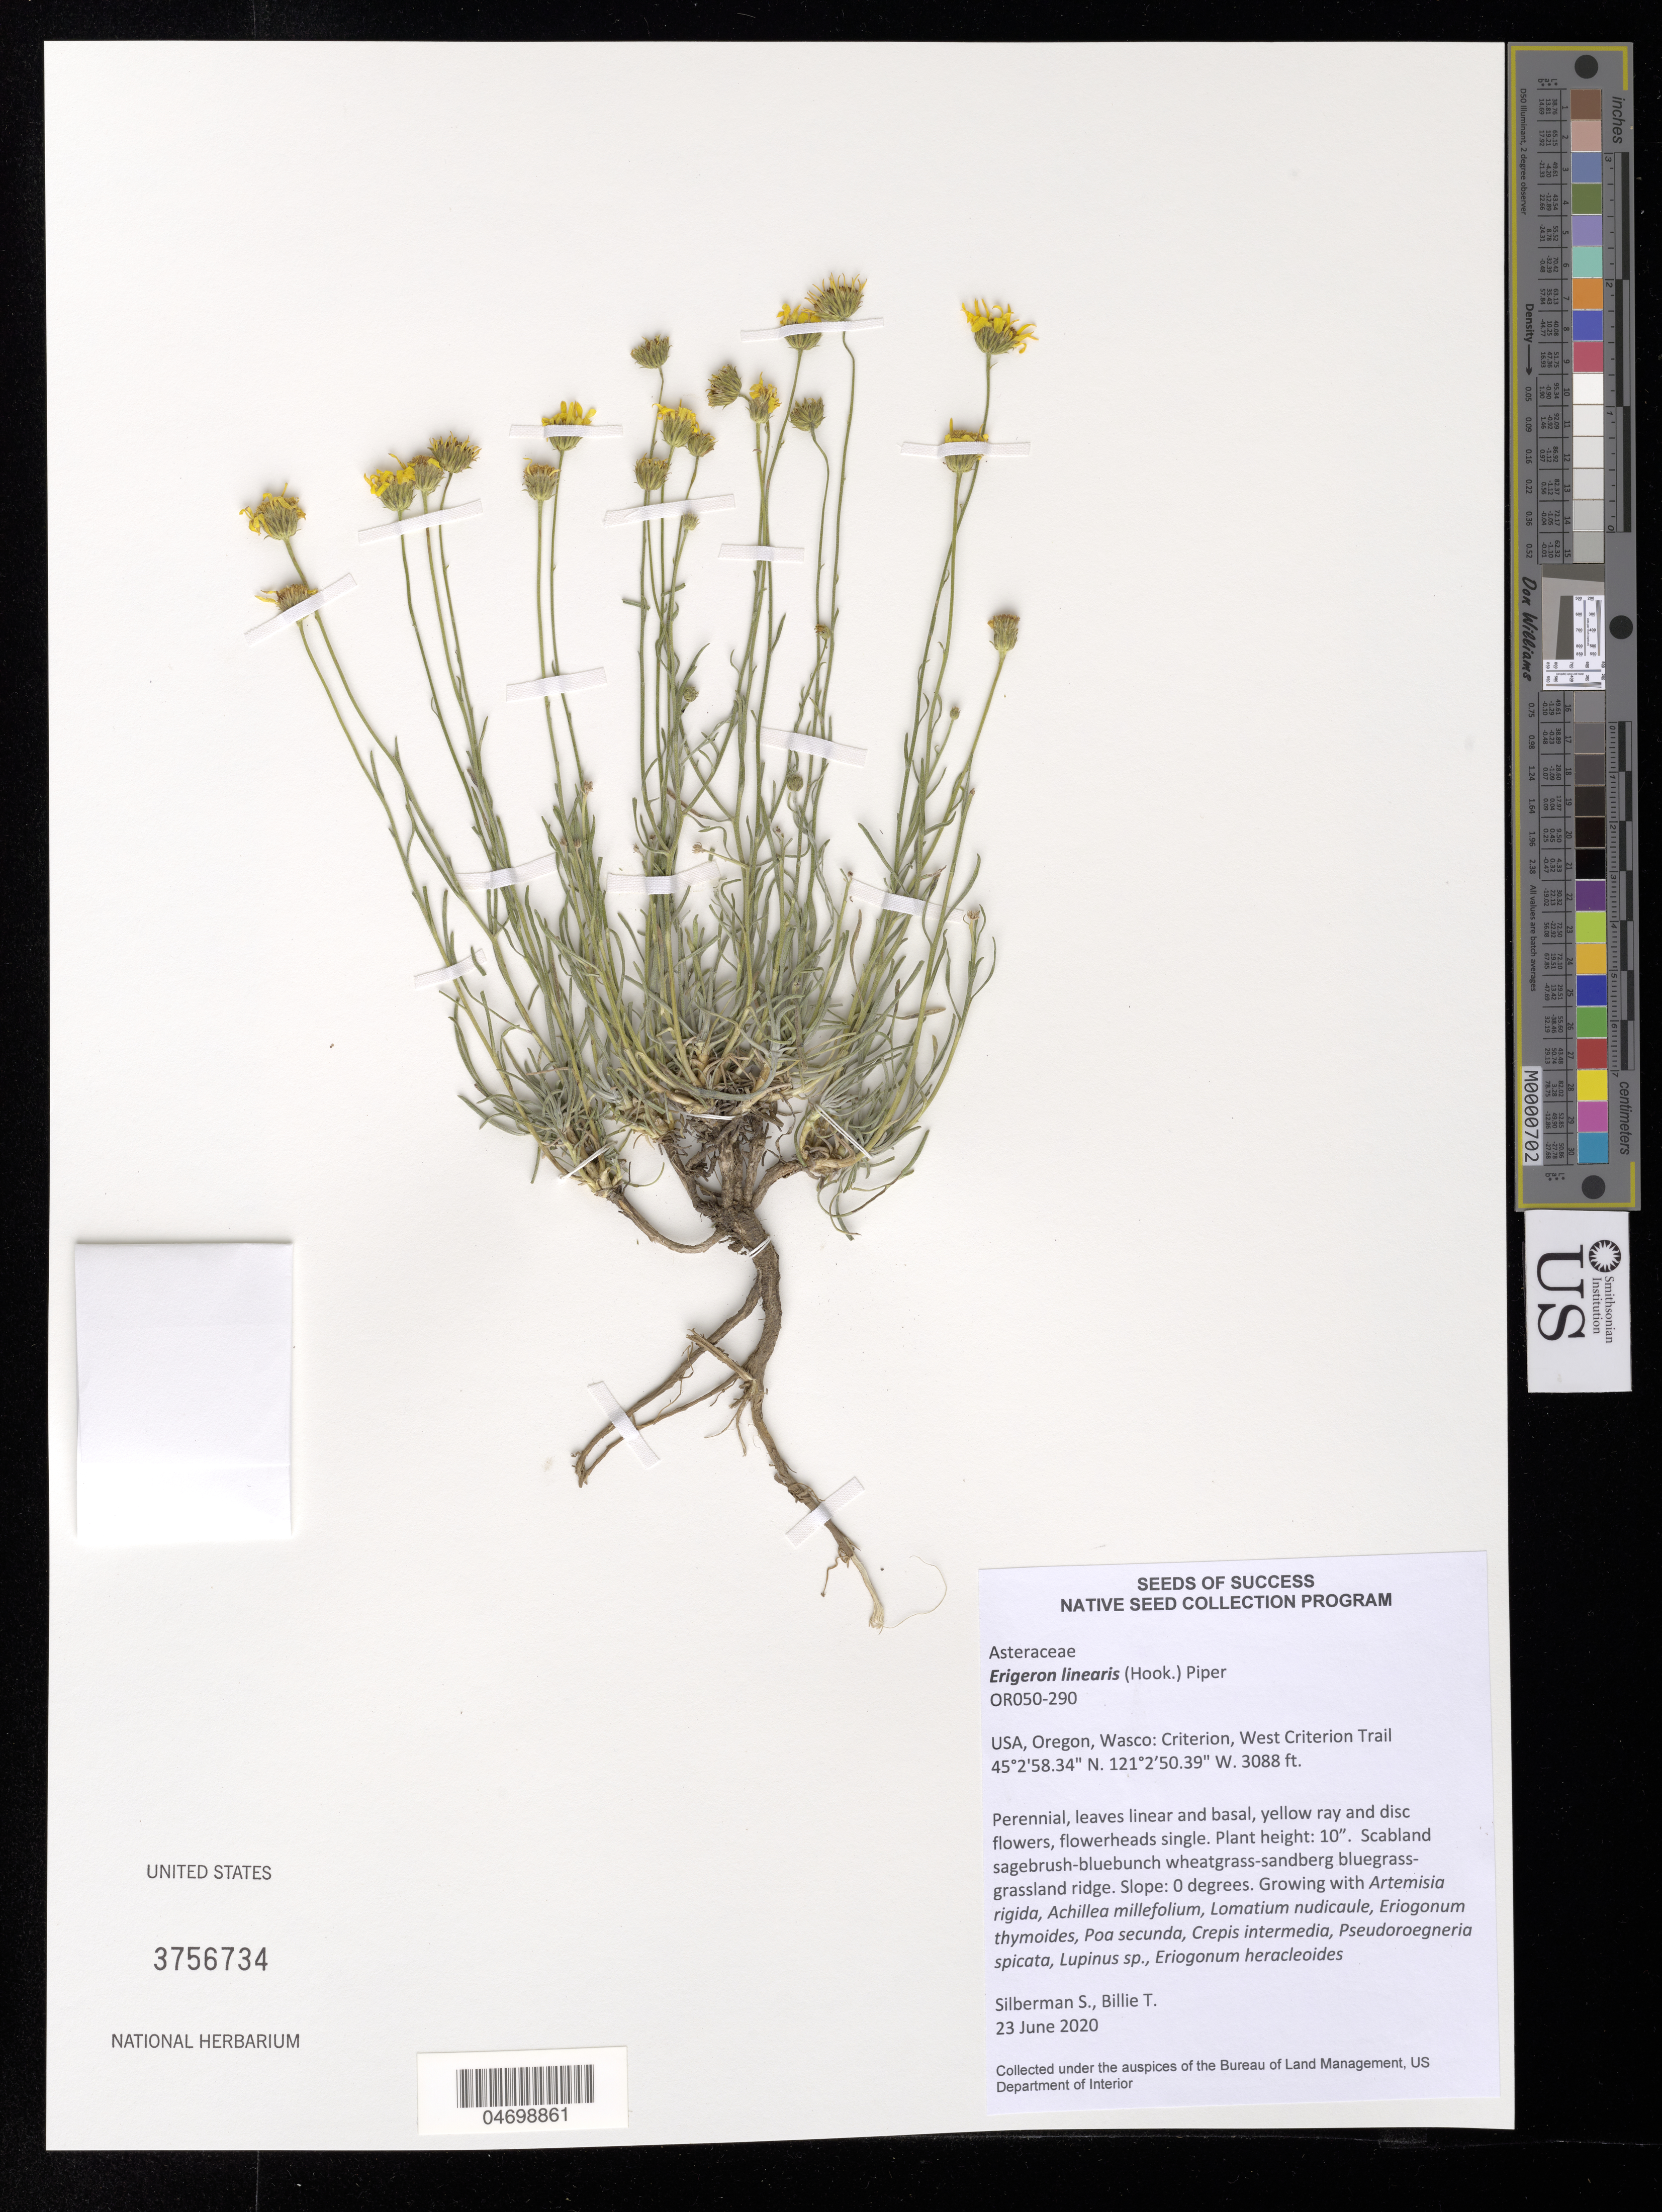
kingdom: Plantae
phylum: Tracheophyta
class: Magnoliopsida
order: Asterales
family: Asteraceae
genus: Erigeron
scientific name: Erigeron linearis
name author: (Hook.) Piper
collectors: S. Silberman & T. Billie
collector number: OR050-290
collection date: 2020-06-23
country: United States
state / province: Oregon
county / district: Wasco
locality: Criterion, West Criterion Trail.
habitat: Scabland sagebrush-bluebunch wheatgrass-sandberg bluegrass-grassland ridge. With Artemisia rigida, Poa secunda, Lupinus sp., etc.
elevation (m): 941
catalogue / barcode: US 3756734